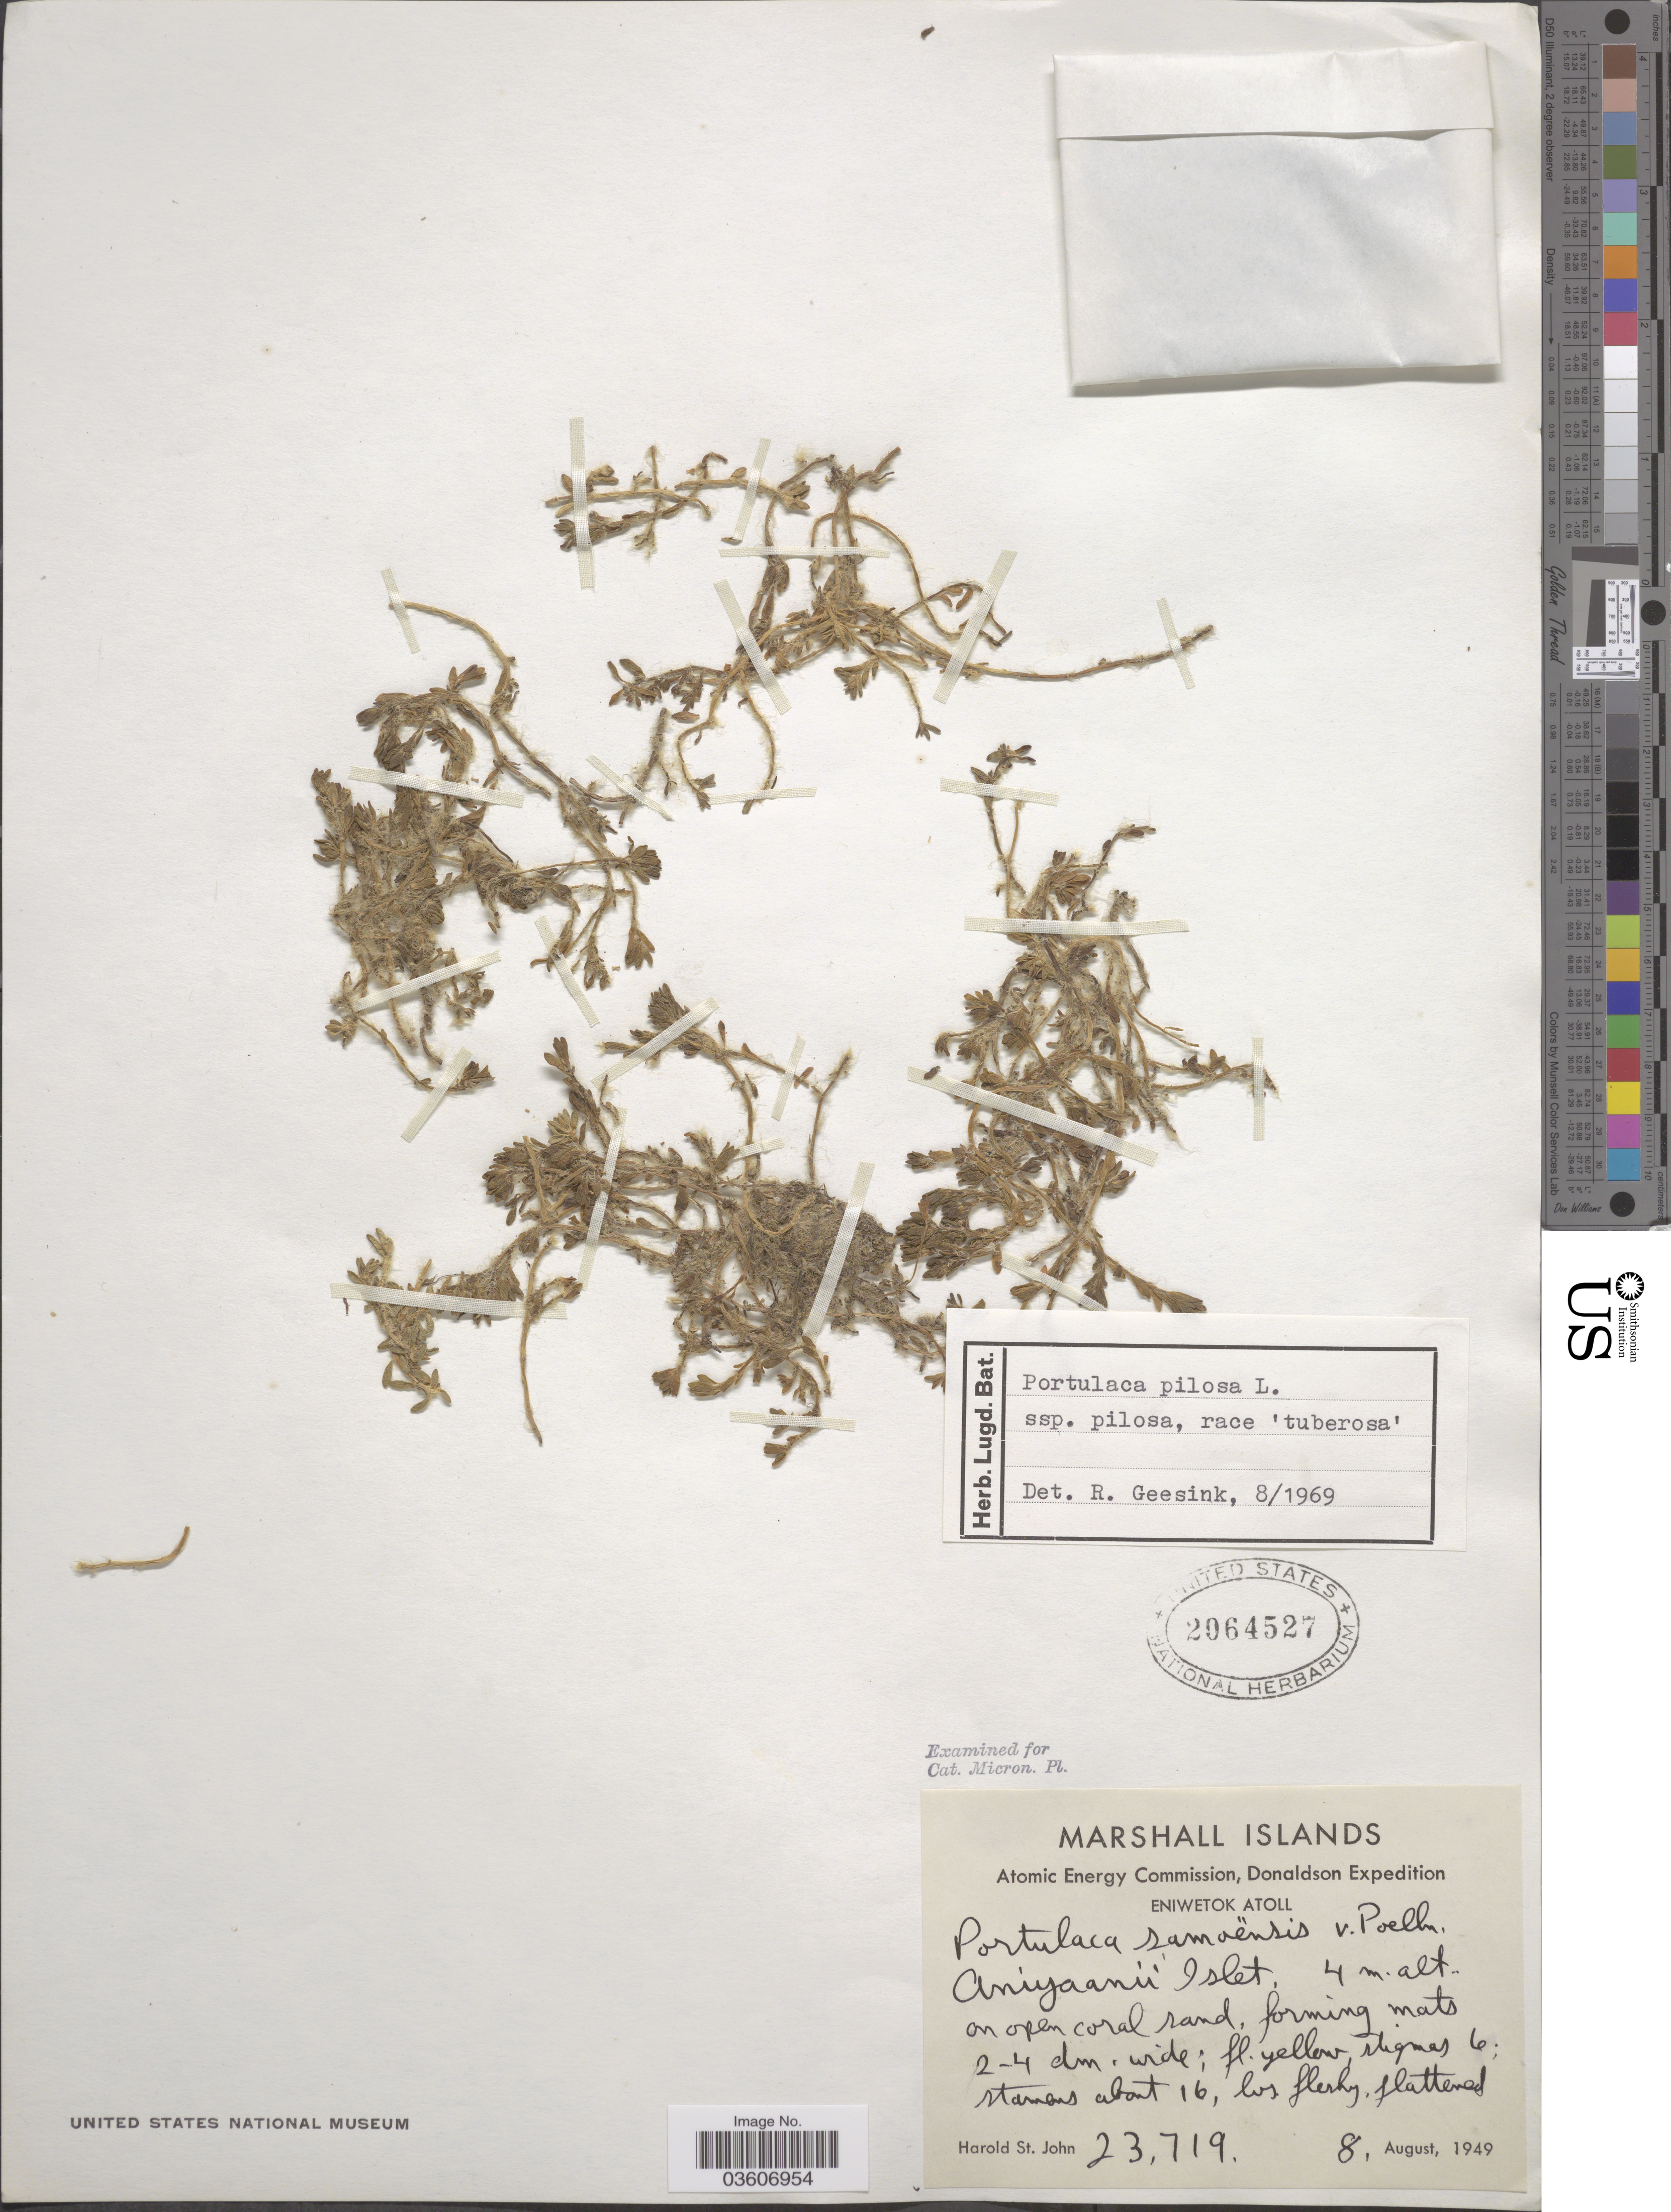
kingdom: Plantae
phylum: Tracheophyta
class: Magnoliopsida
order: Caryophyllales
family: Portulacaceae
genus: Portulaca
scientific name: Portulaca australis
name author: Endl.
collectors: H. St. John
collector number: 23719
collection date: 1949-08-08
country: Marshall Islands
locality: Eniwetok Atoll. Aniyaanii Islet.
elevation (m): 4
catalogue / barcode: US 2064527